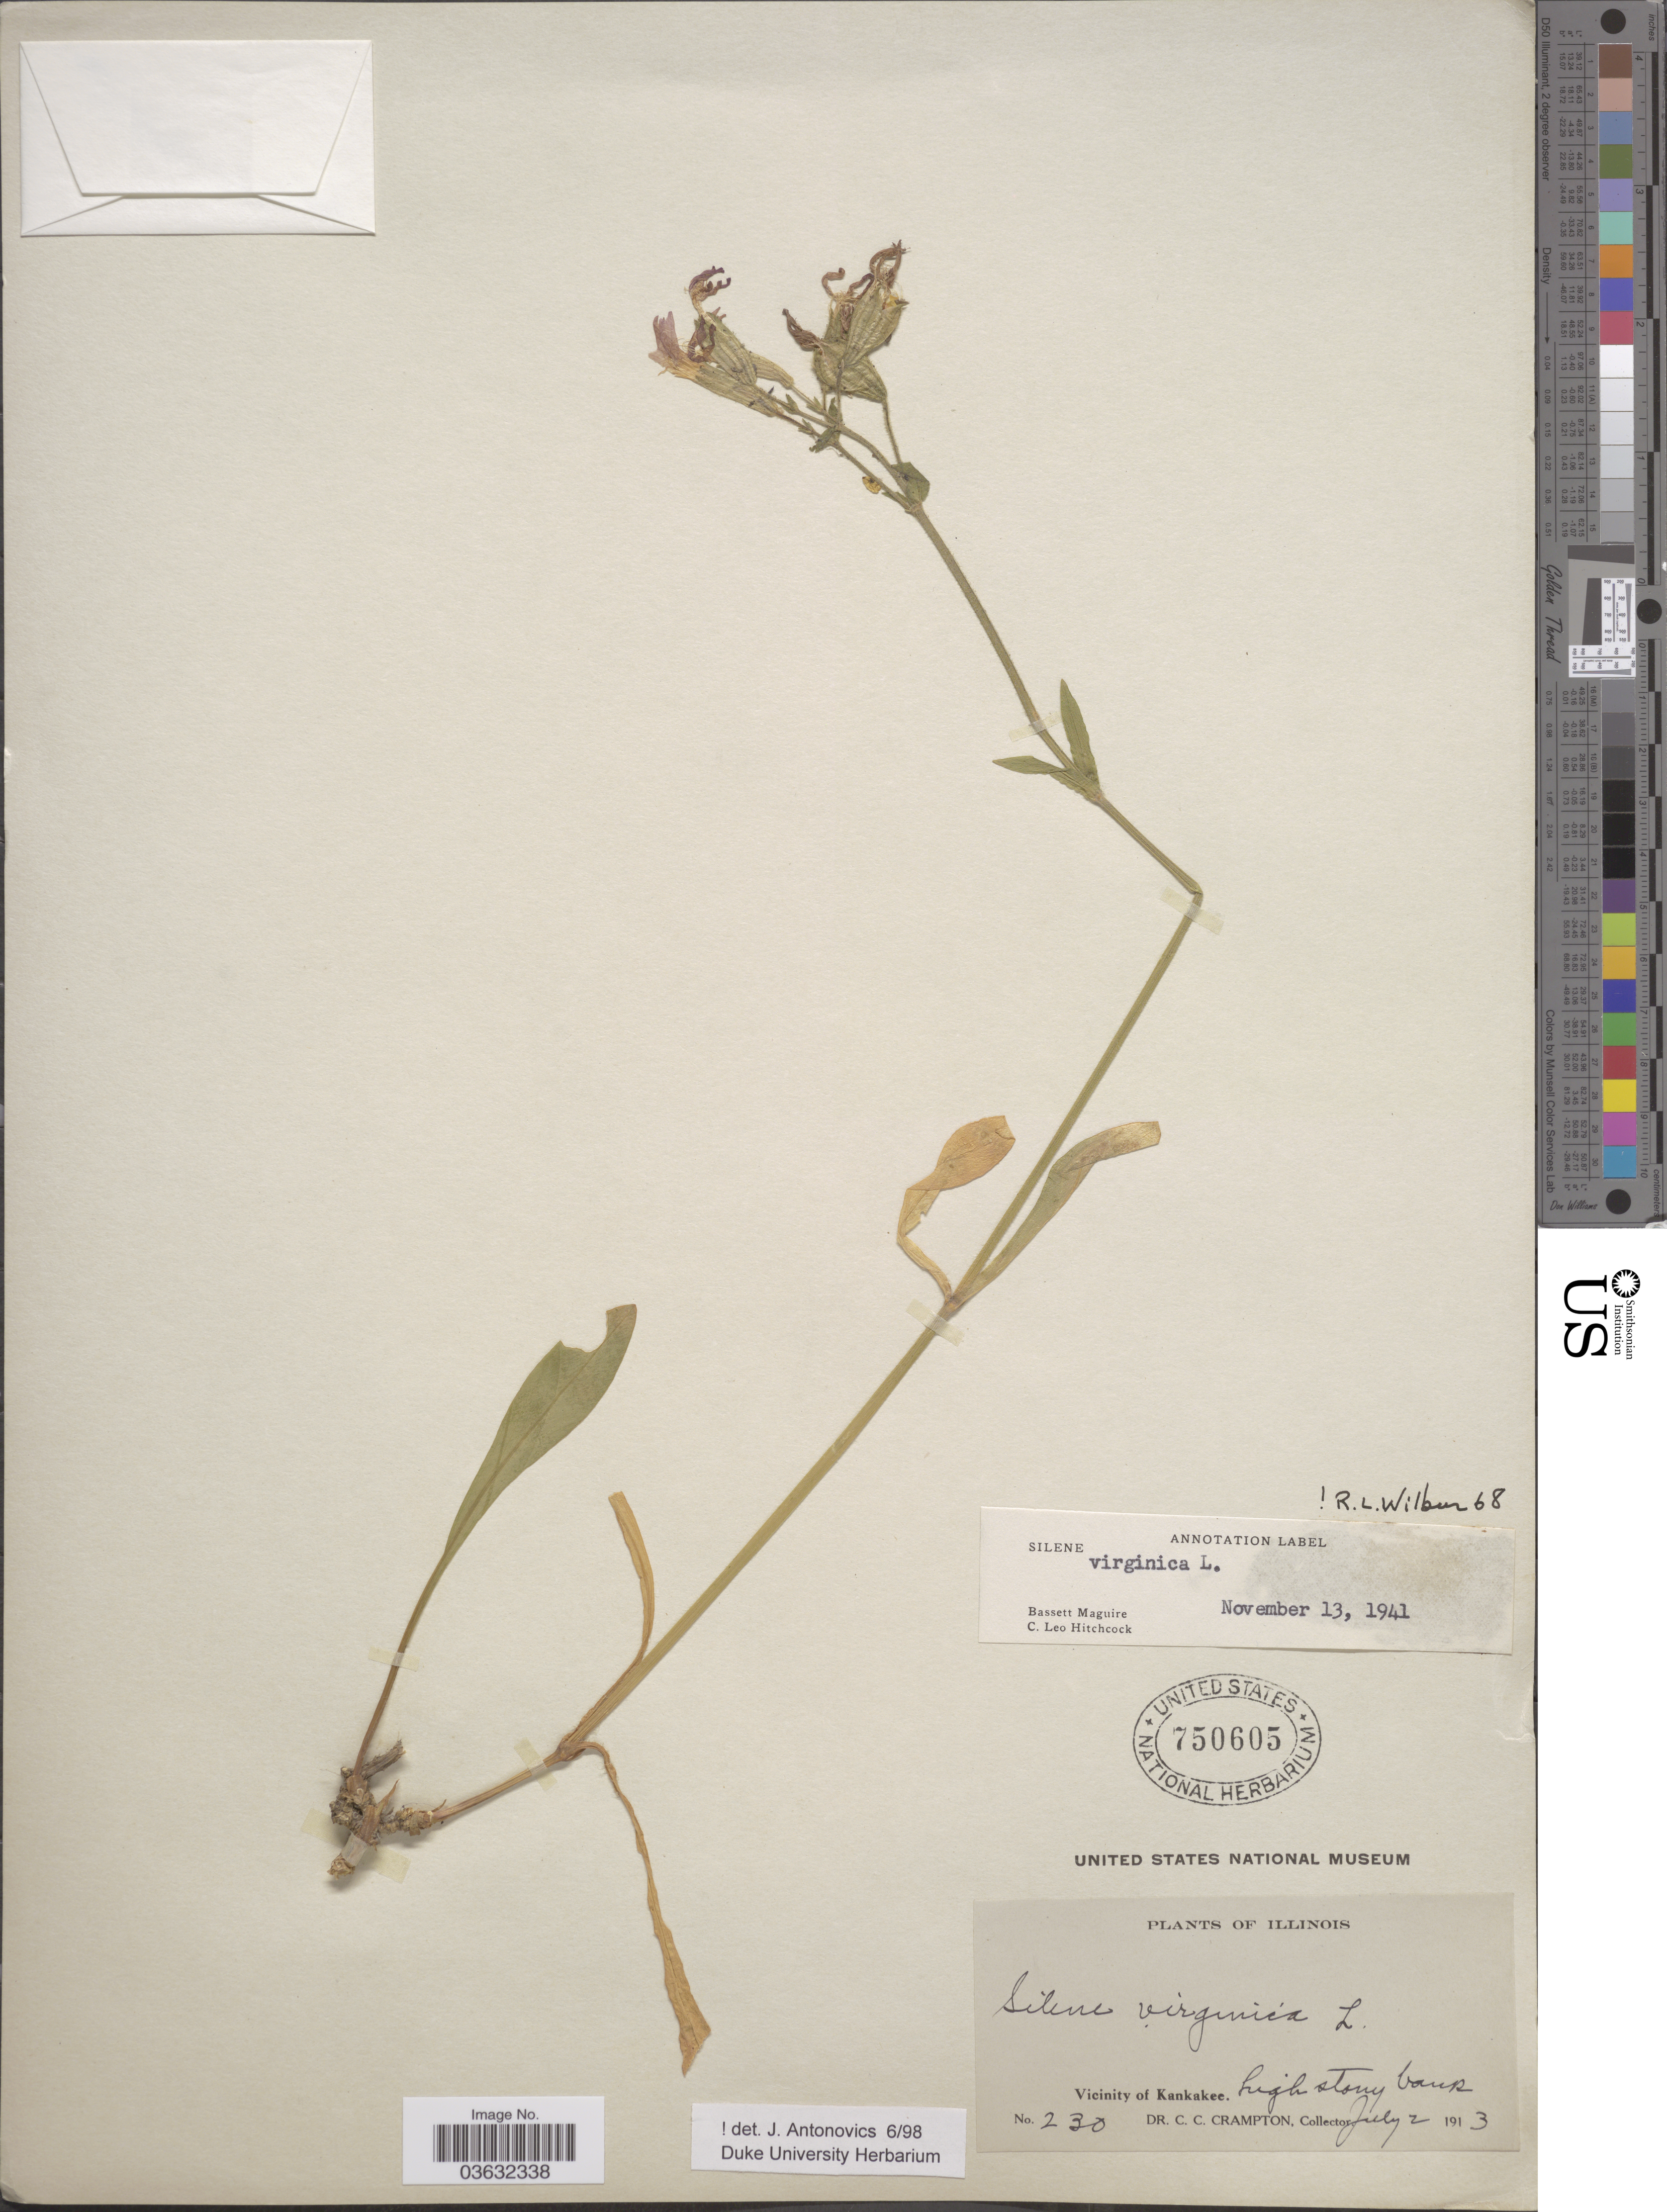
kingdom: Plantae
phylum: Tracheophyta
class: Magnoliopsida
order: Caryophyllales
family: Caryophyllaceae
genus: Silene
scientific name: Silene virginica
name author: L.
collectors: C. Crampton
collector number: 230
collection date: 1913-07-02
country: United States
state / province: Illinois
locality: Vicinity of Kankakee, high stony bank.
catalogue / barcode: US 750605